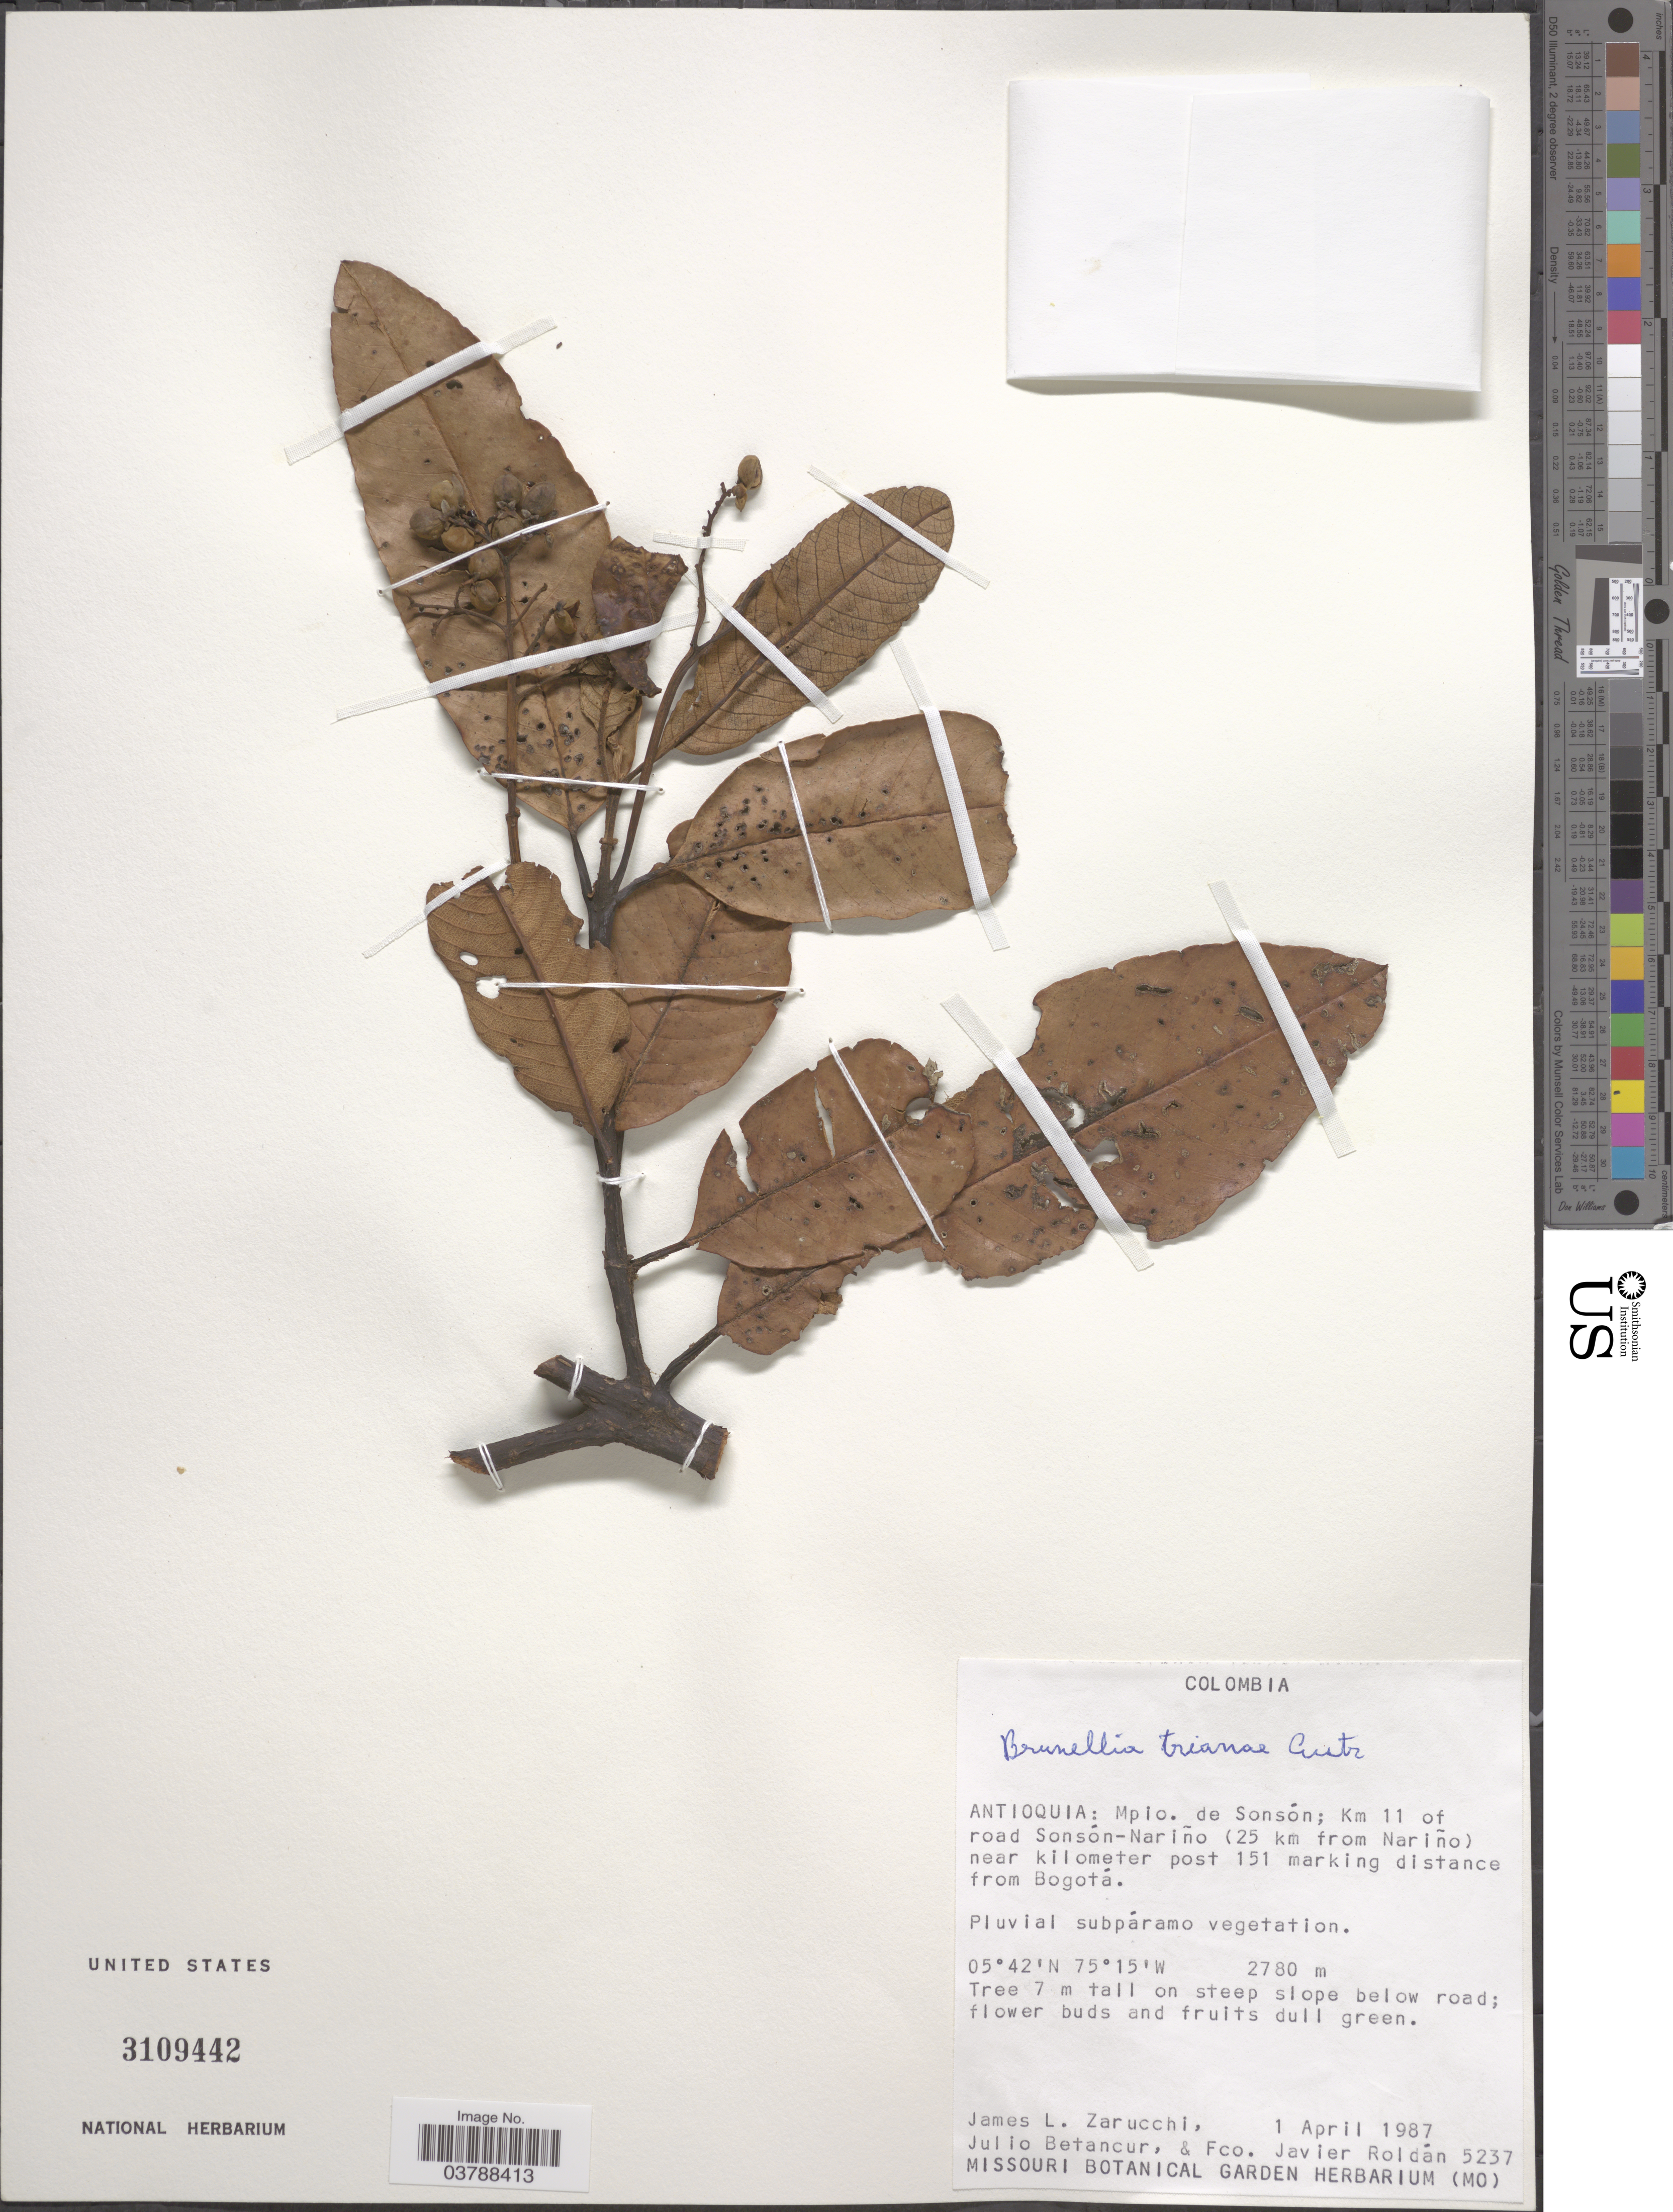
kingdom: Plantae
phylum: Tracheophyta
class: Magnoliopsida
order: Oxalidales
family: Brunelliaceae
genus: Brunellia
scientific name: Brunellia trianae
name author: Cuatrec.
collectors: J. L. Zarucchi, J. Betancur & F. J. Roldán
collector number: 5237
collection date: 1987-04-01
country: Colombia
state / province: Antioquia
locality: Mpio. de Sonsón; Km 11 of road Sonsón-Nariño (25 km from Nariño) near kilometer post 151 marking distance from Bogotá.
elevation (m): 2780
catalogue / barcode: US 3109442